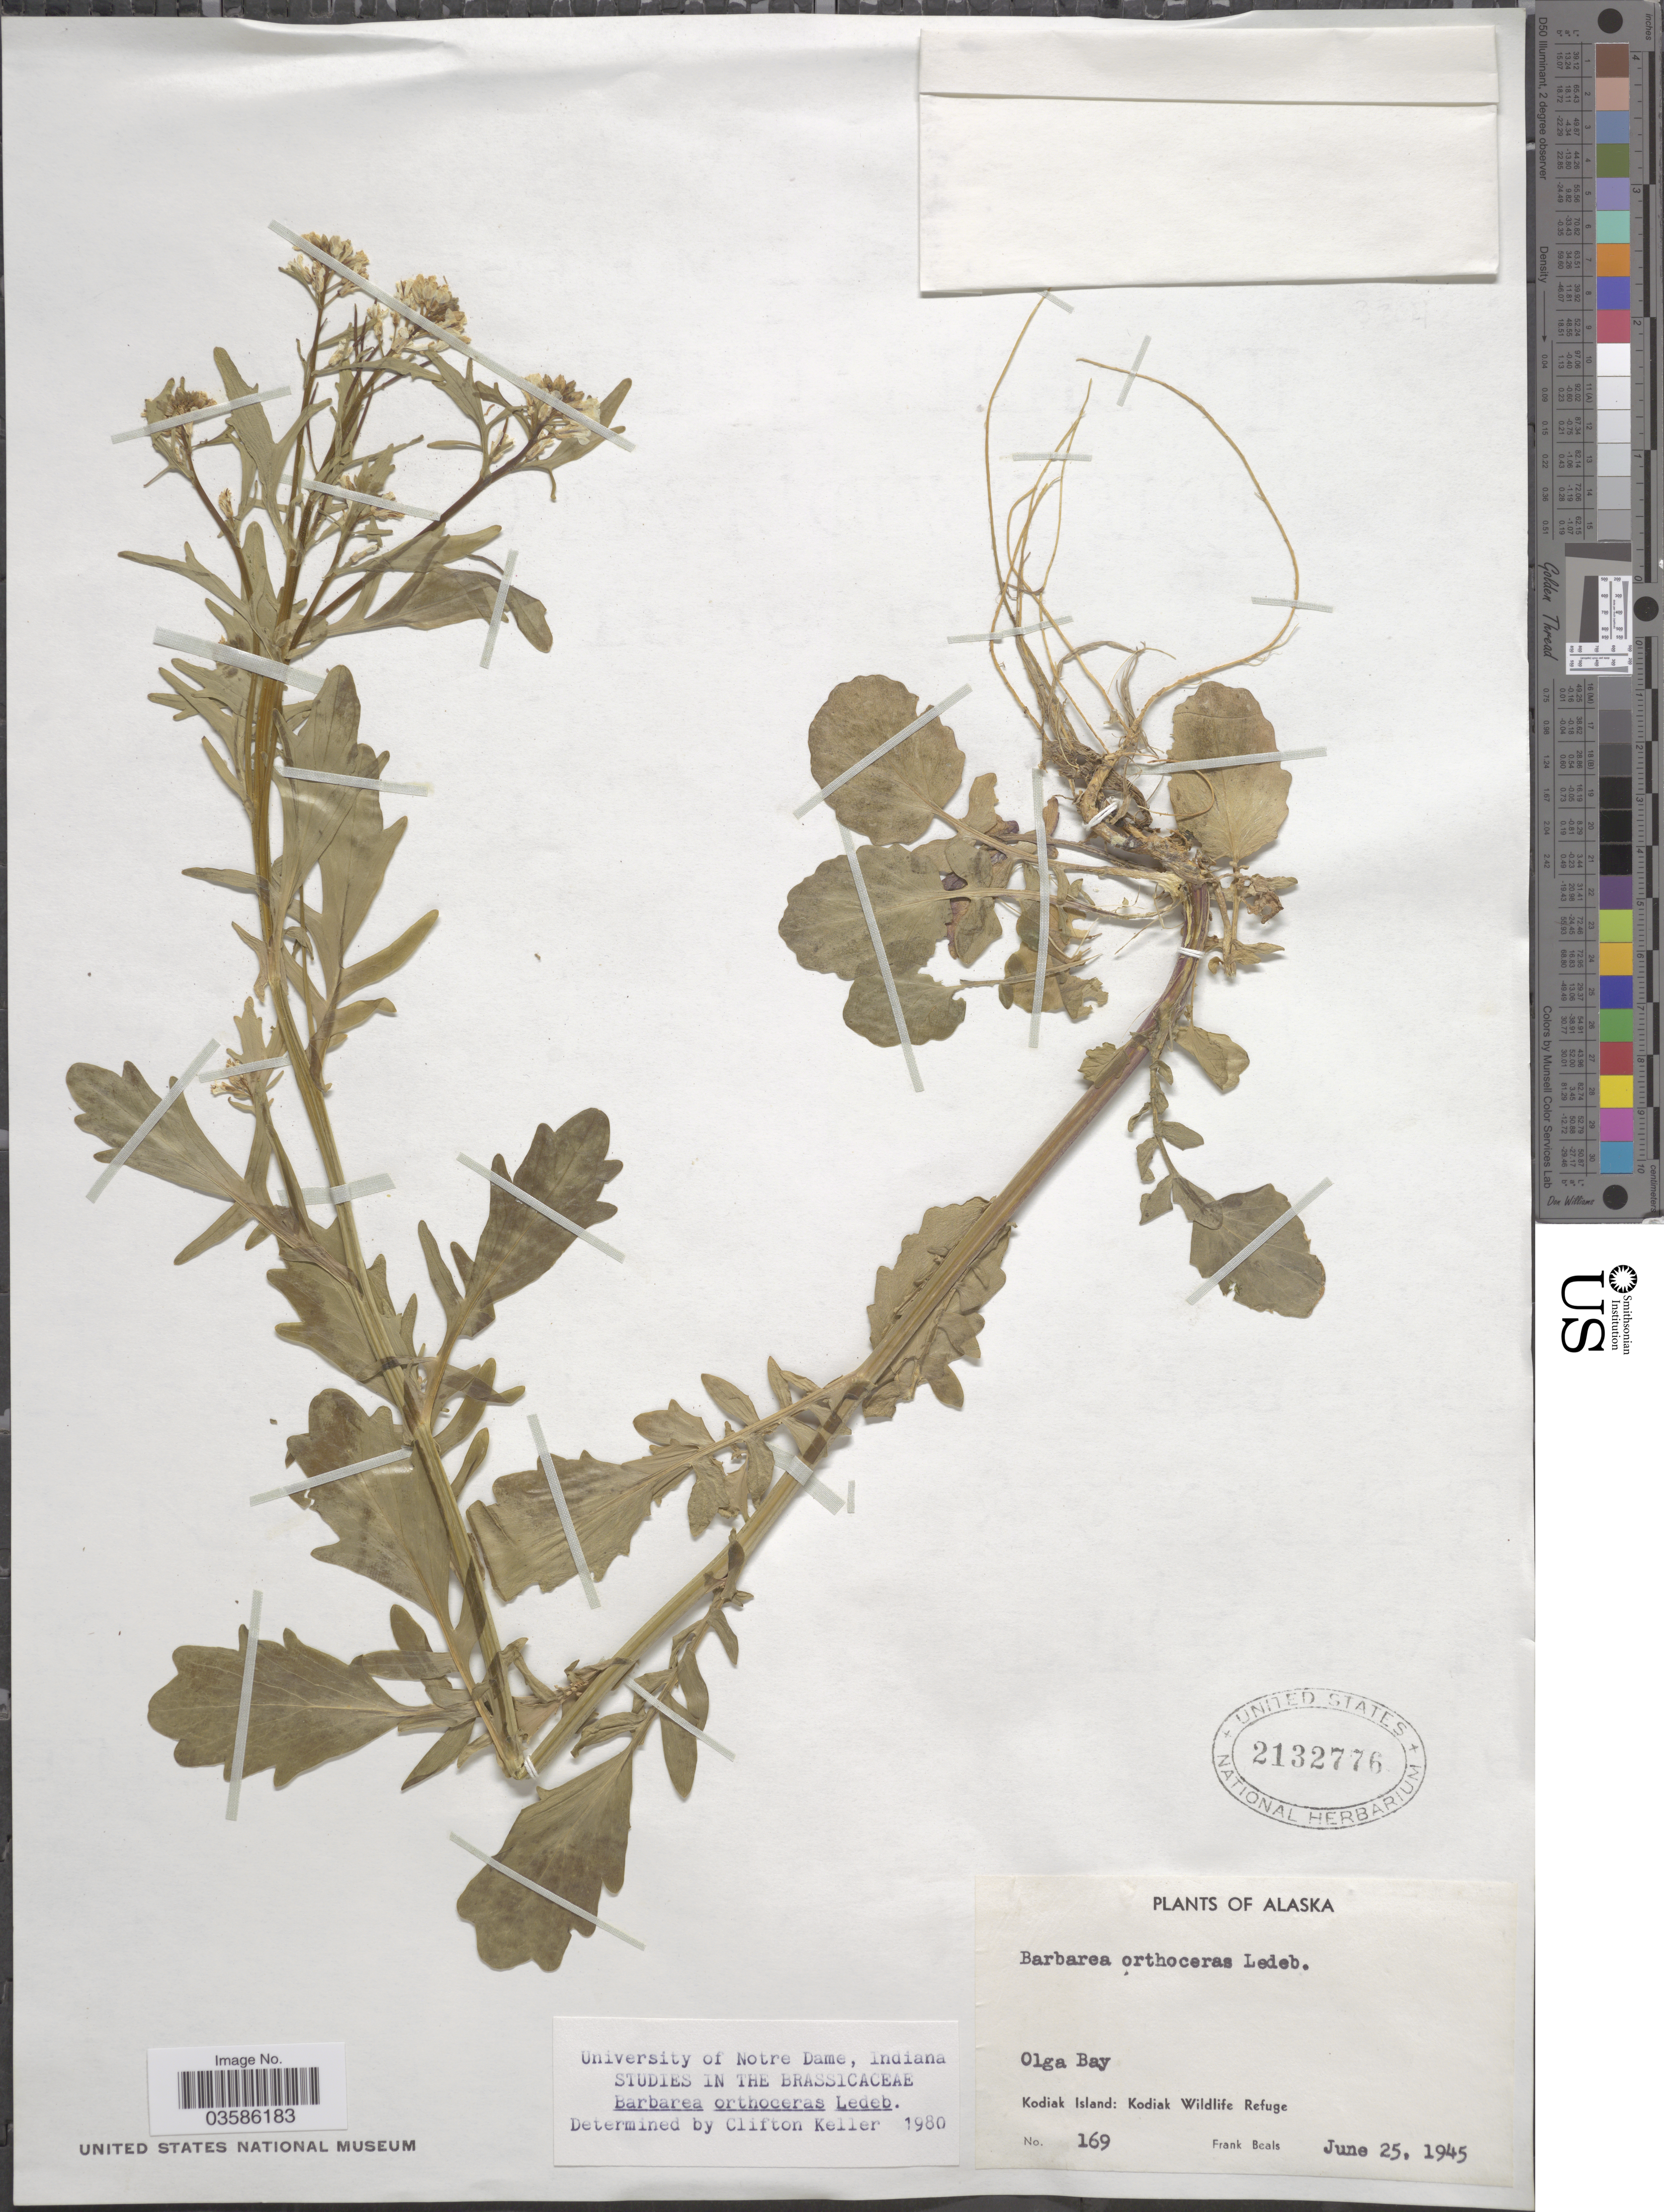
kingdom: Plantae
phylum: Tracheophyta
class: Magnoliopsida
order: Brassicales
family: Brassicaceae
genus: Barbarea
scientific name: Barbarea orthoceras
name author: Ledeb.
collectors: F. Beals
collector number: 169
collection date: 1945-06-25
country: United States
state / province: Alaska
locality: Olga Bay. Kodiak Island: Kodiak Wildlife Refuge.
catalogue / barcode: US 2132776